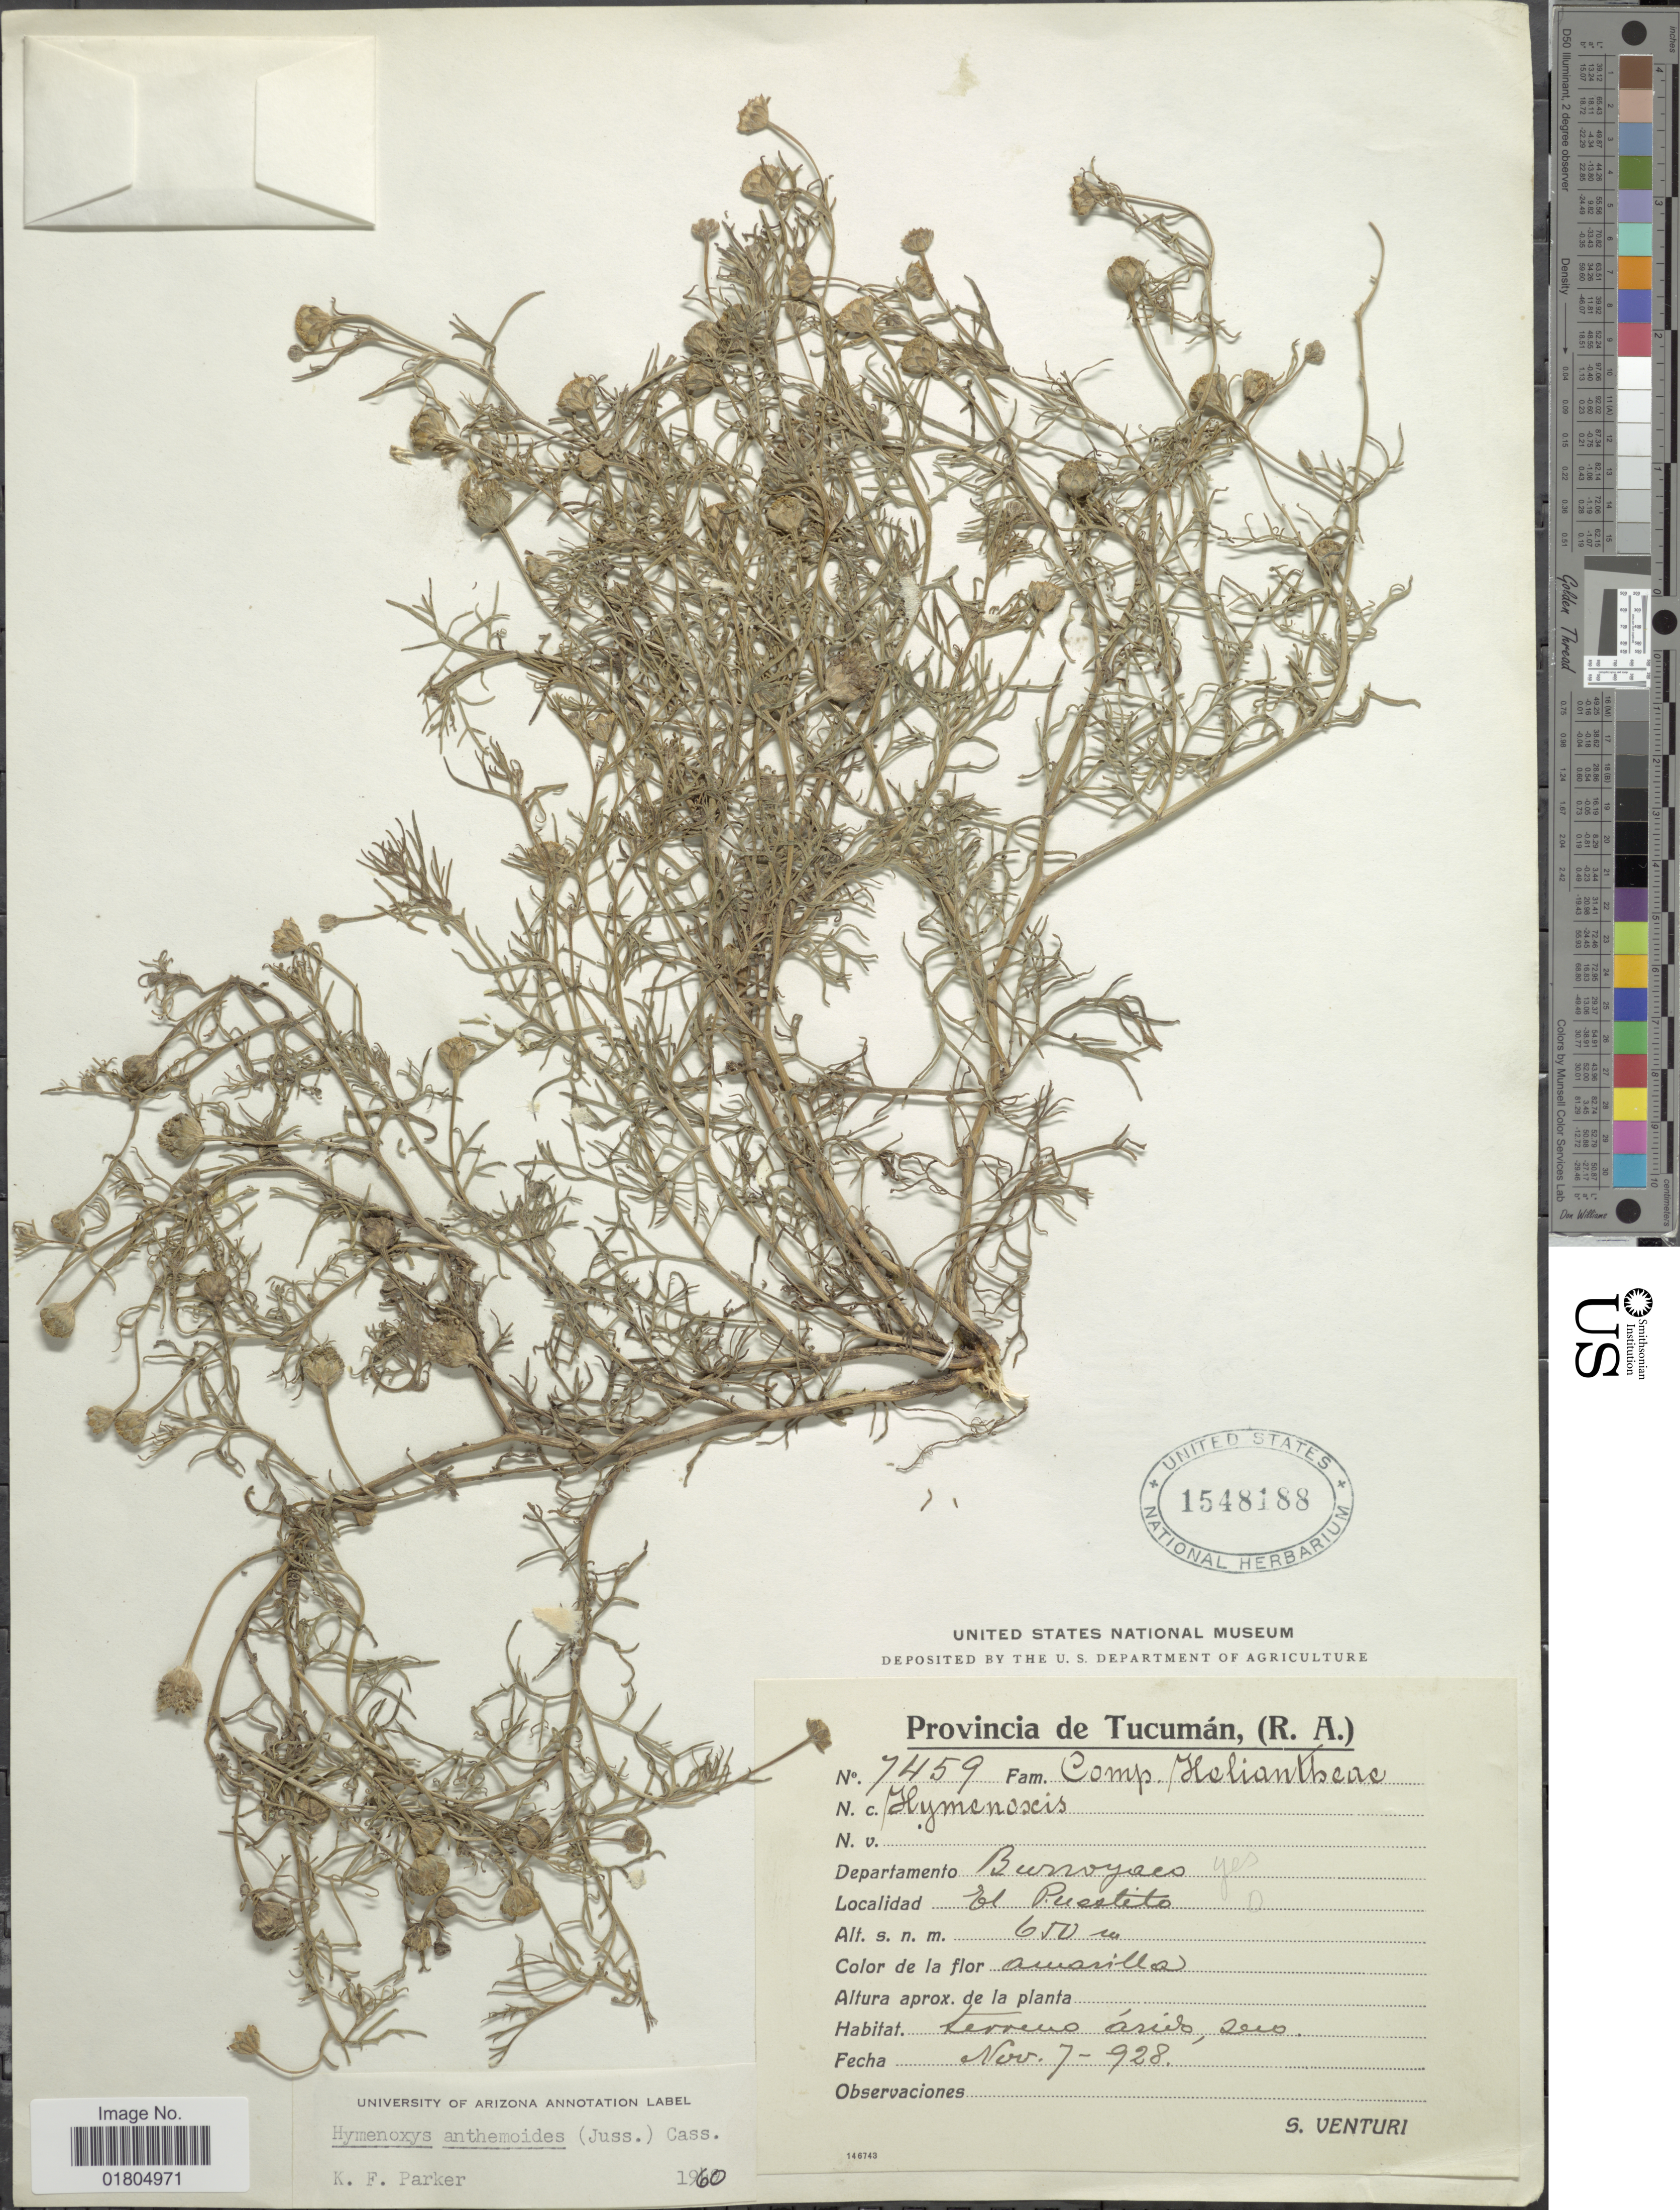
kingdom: Plantae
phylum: Tracheophyta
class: Magnoliopsida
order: Asterales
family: Asteraceae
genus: Hymenoxys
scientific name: Hymenoxys anthemoides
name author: (Juss.) Cass. ex DC.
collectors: S. Venturi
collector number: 7459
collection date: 1928-11-07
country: Argentina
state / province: Tucuman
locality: Provincia de Tucuman (R. A.) Departamento Burroyaes, El Puestito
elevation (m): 650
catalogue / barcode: US 1548188